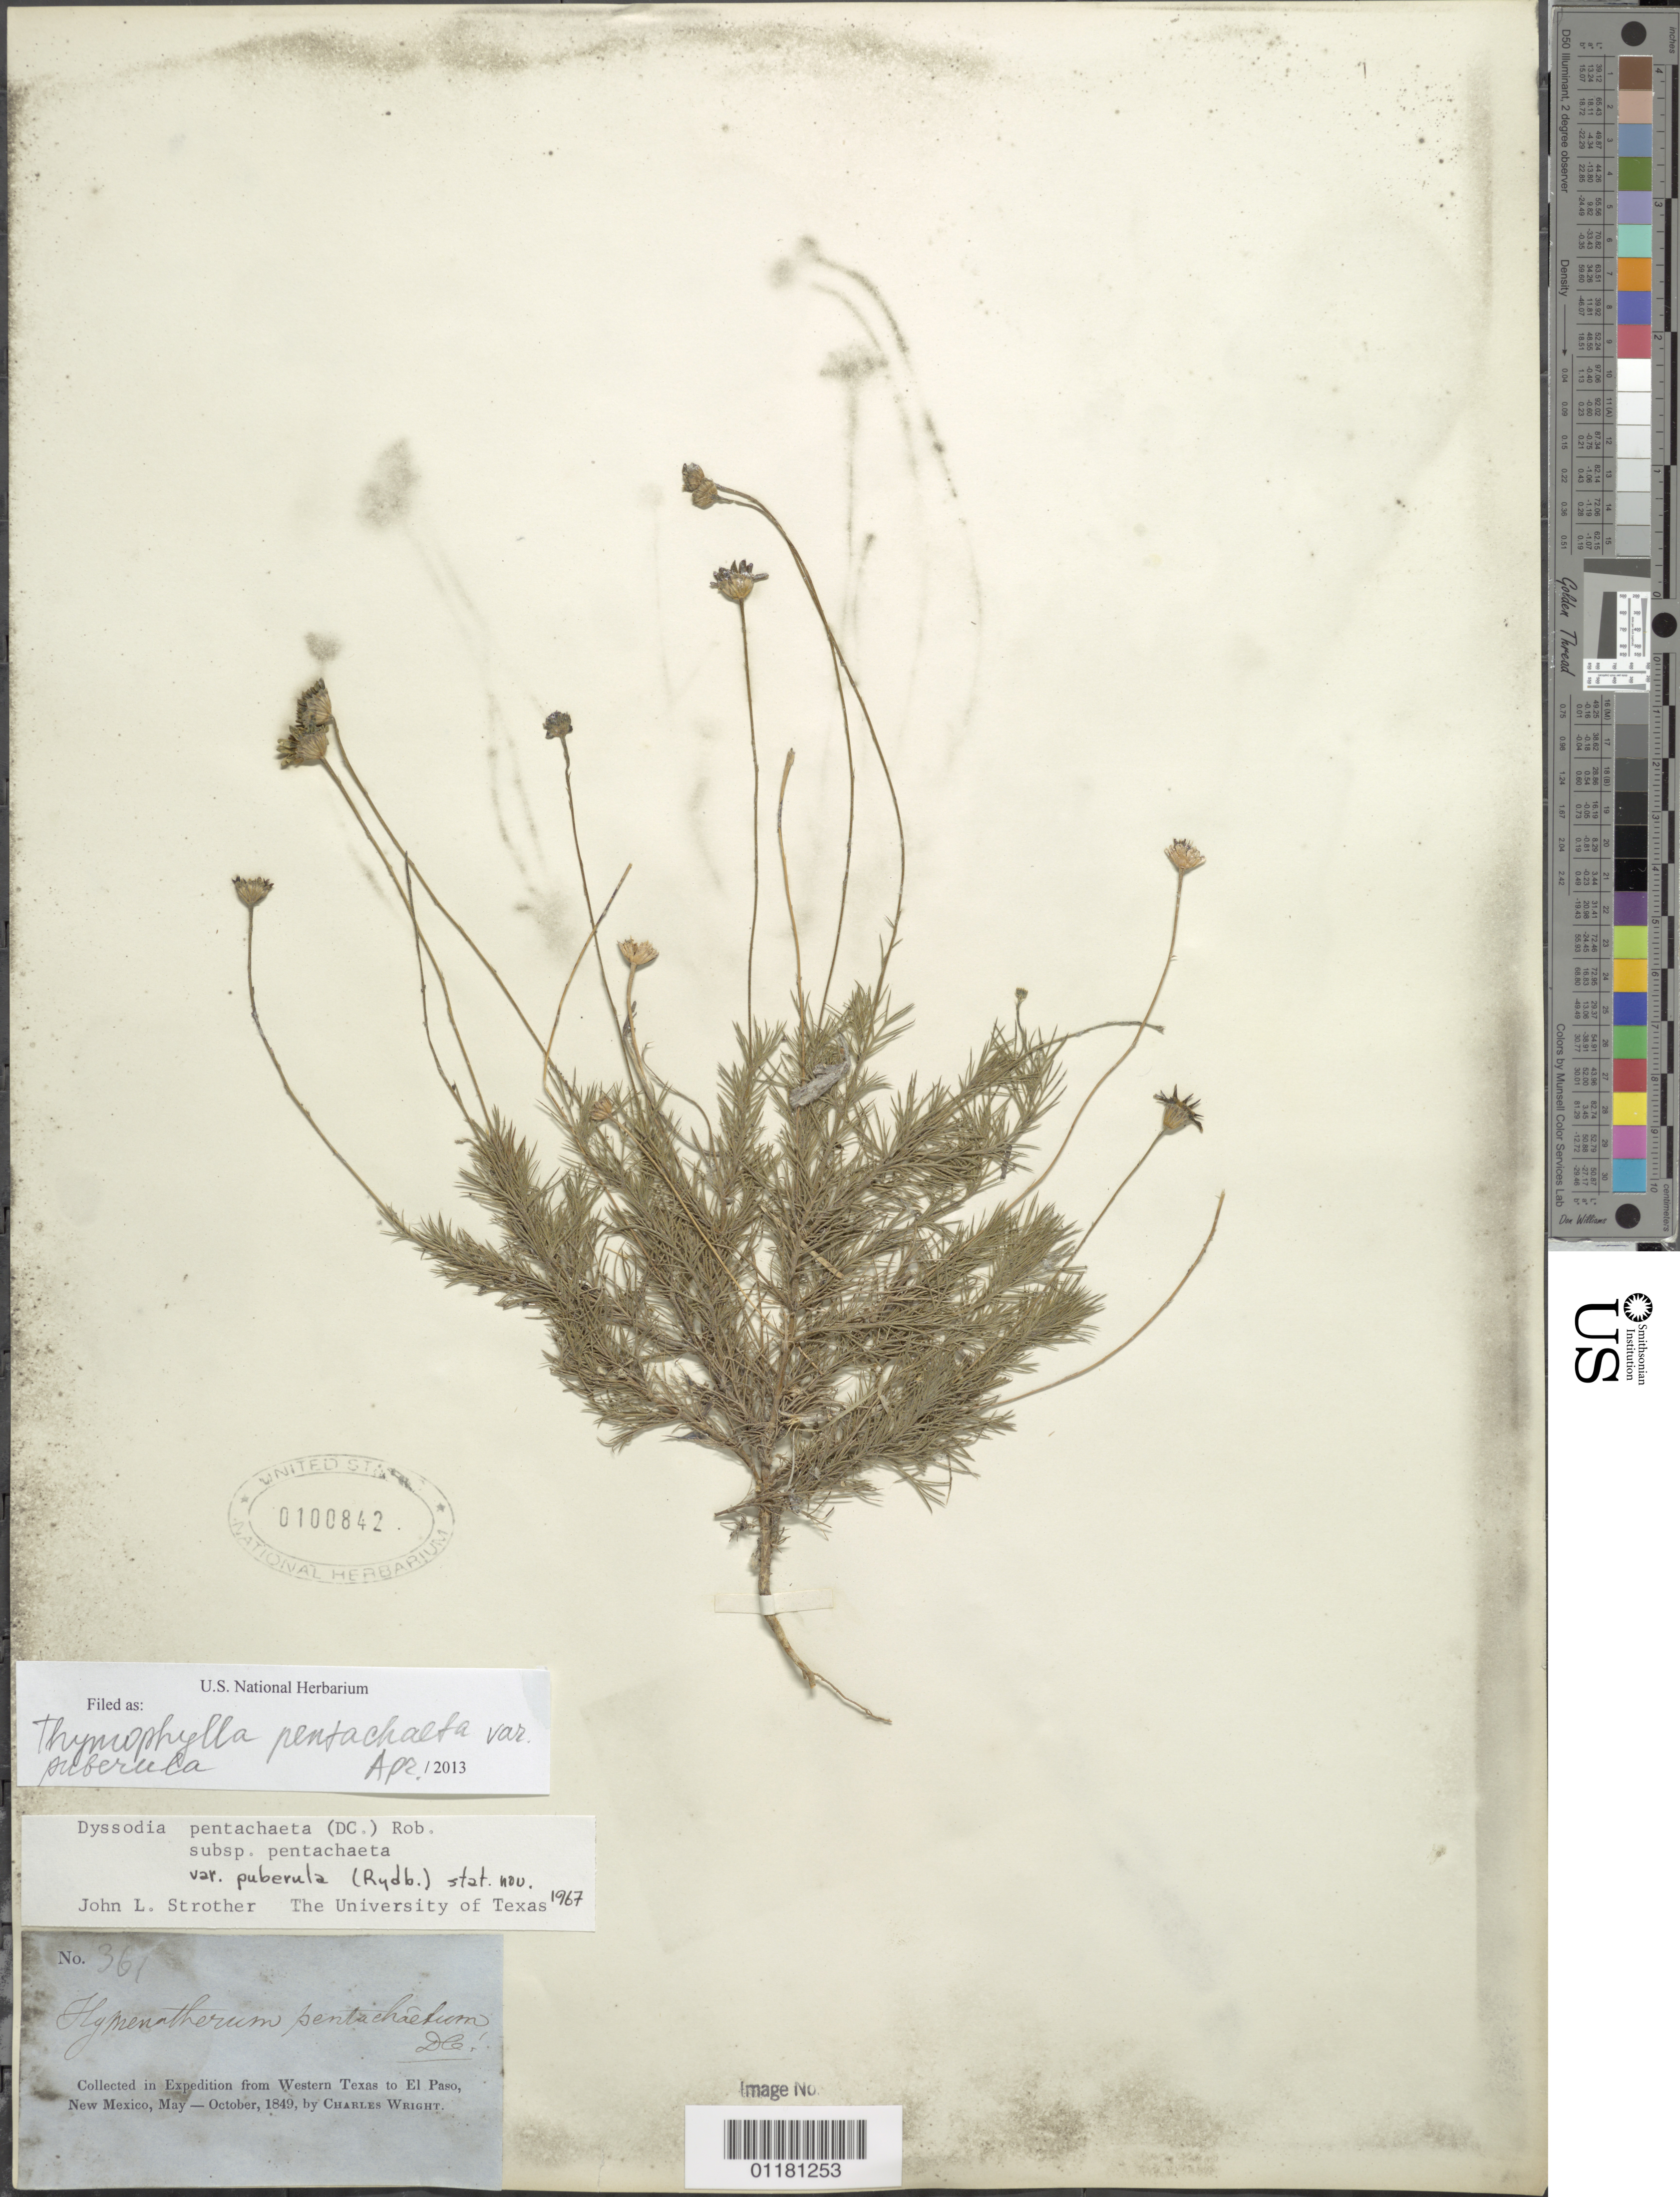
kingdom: Plantae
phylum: Tracheophyta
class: Magnoliopsida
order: Asterales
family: Asteraceae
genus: Thymophylla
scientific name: Thymophylla pentachaeta var. puberula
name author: (Rydb.) Strother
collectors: C. Wright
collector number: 361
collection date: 1849-05/1849-10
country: United States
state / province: New Mexico / Texas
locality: from Western Texas to El Paso, New Mexico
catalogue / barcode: US 100842